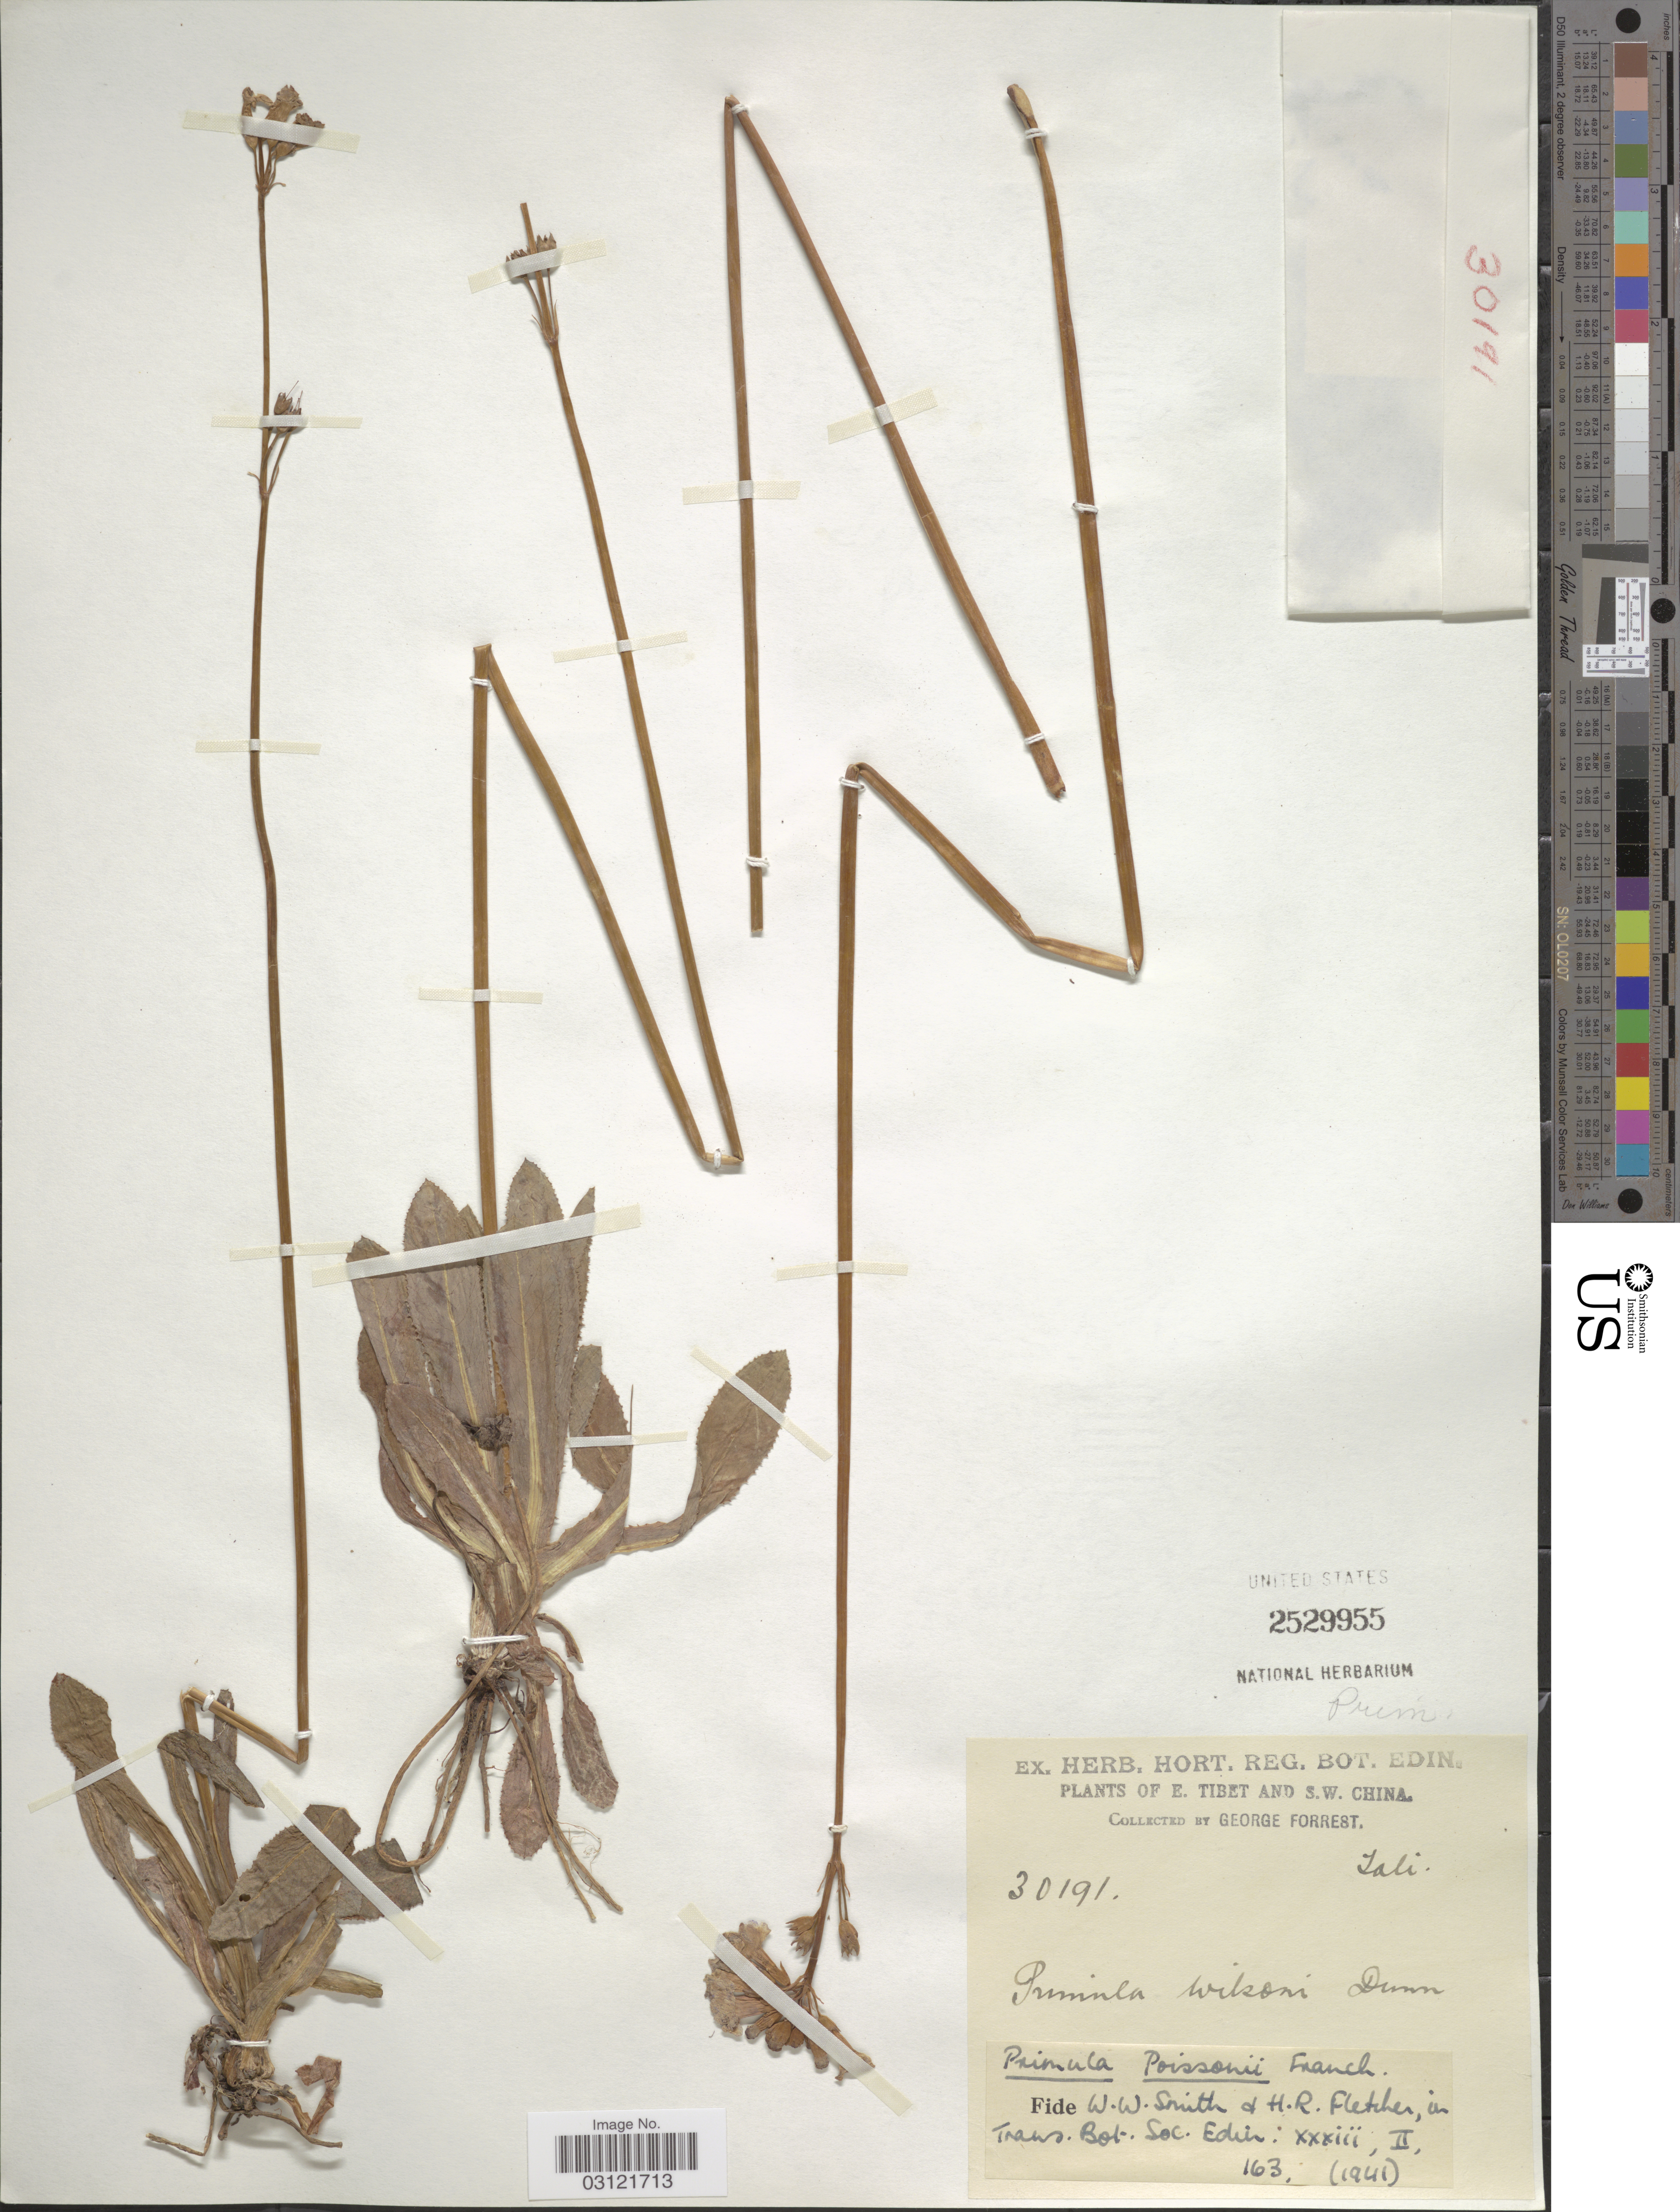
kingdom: Plantae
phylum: Tracheophyta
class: Magnoliopsida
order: Ericales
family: Primulaceae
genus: Primula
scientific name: Primula poissonii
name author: Franch.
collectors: G. Forrest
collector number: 30191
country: China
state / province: Xizang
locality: E. Tibet and S.W. China. Tali.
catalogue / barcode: US 2529955